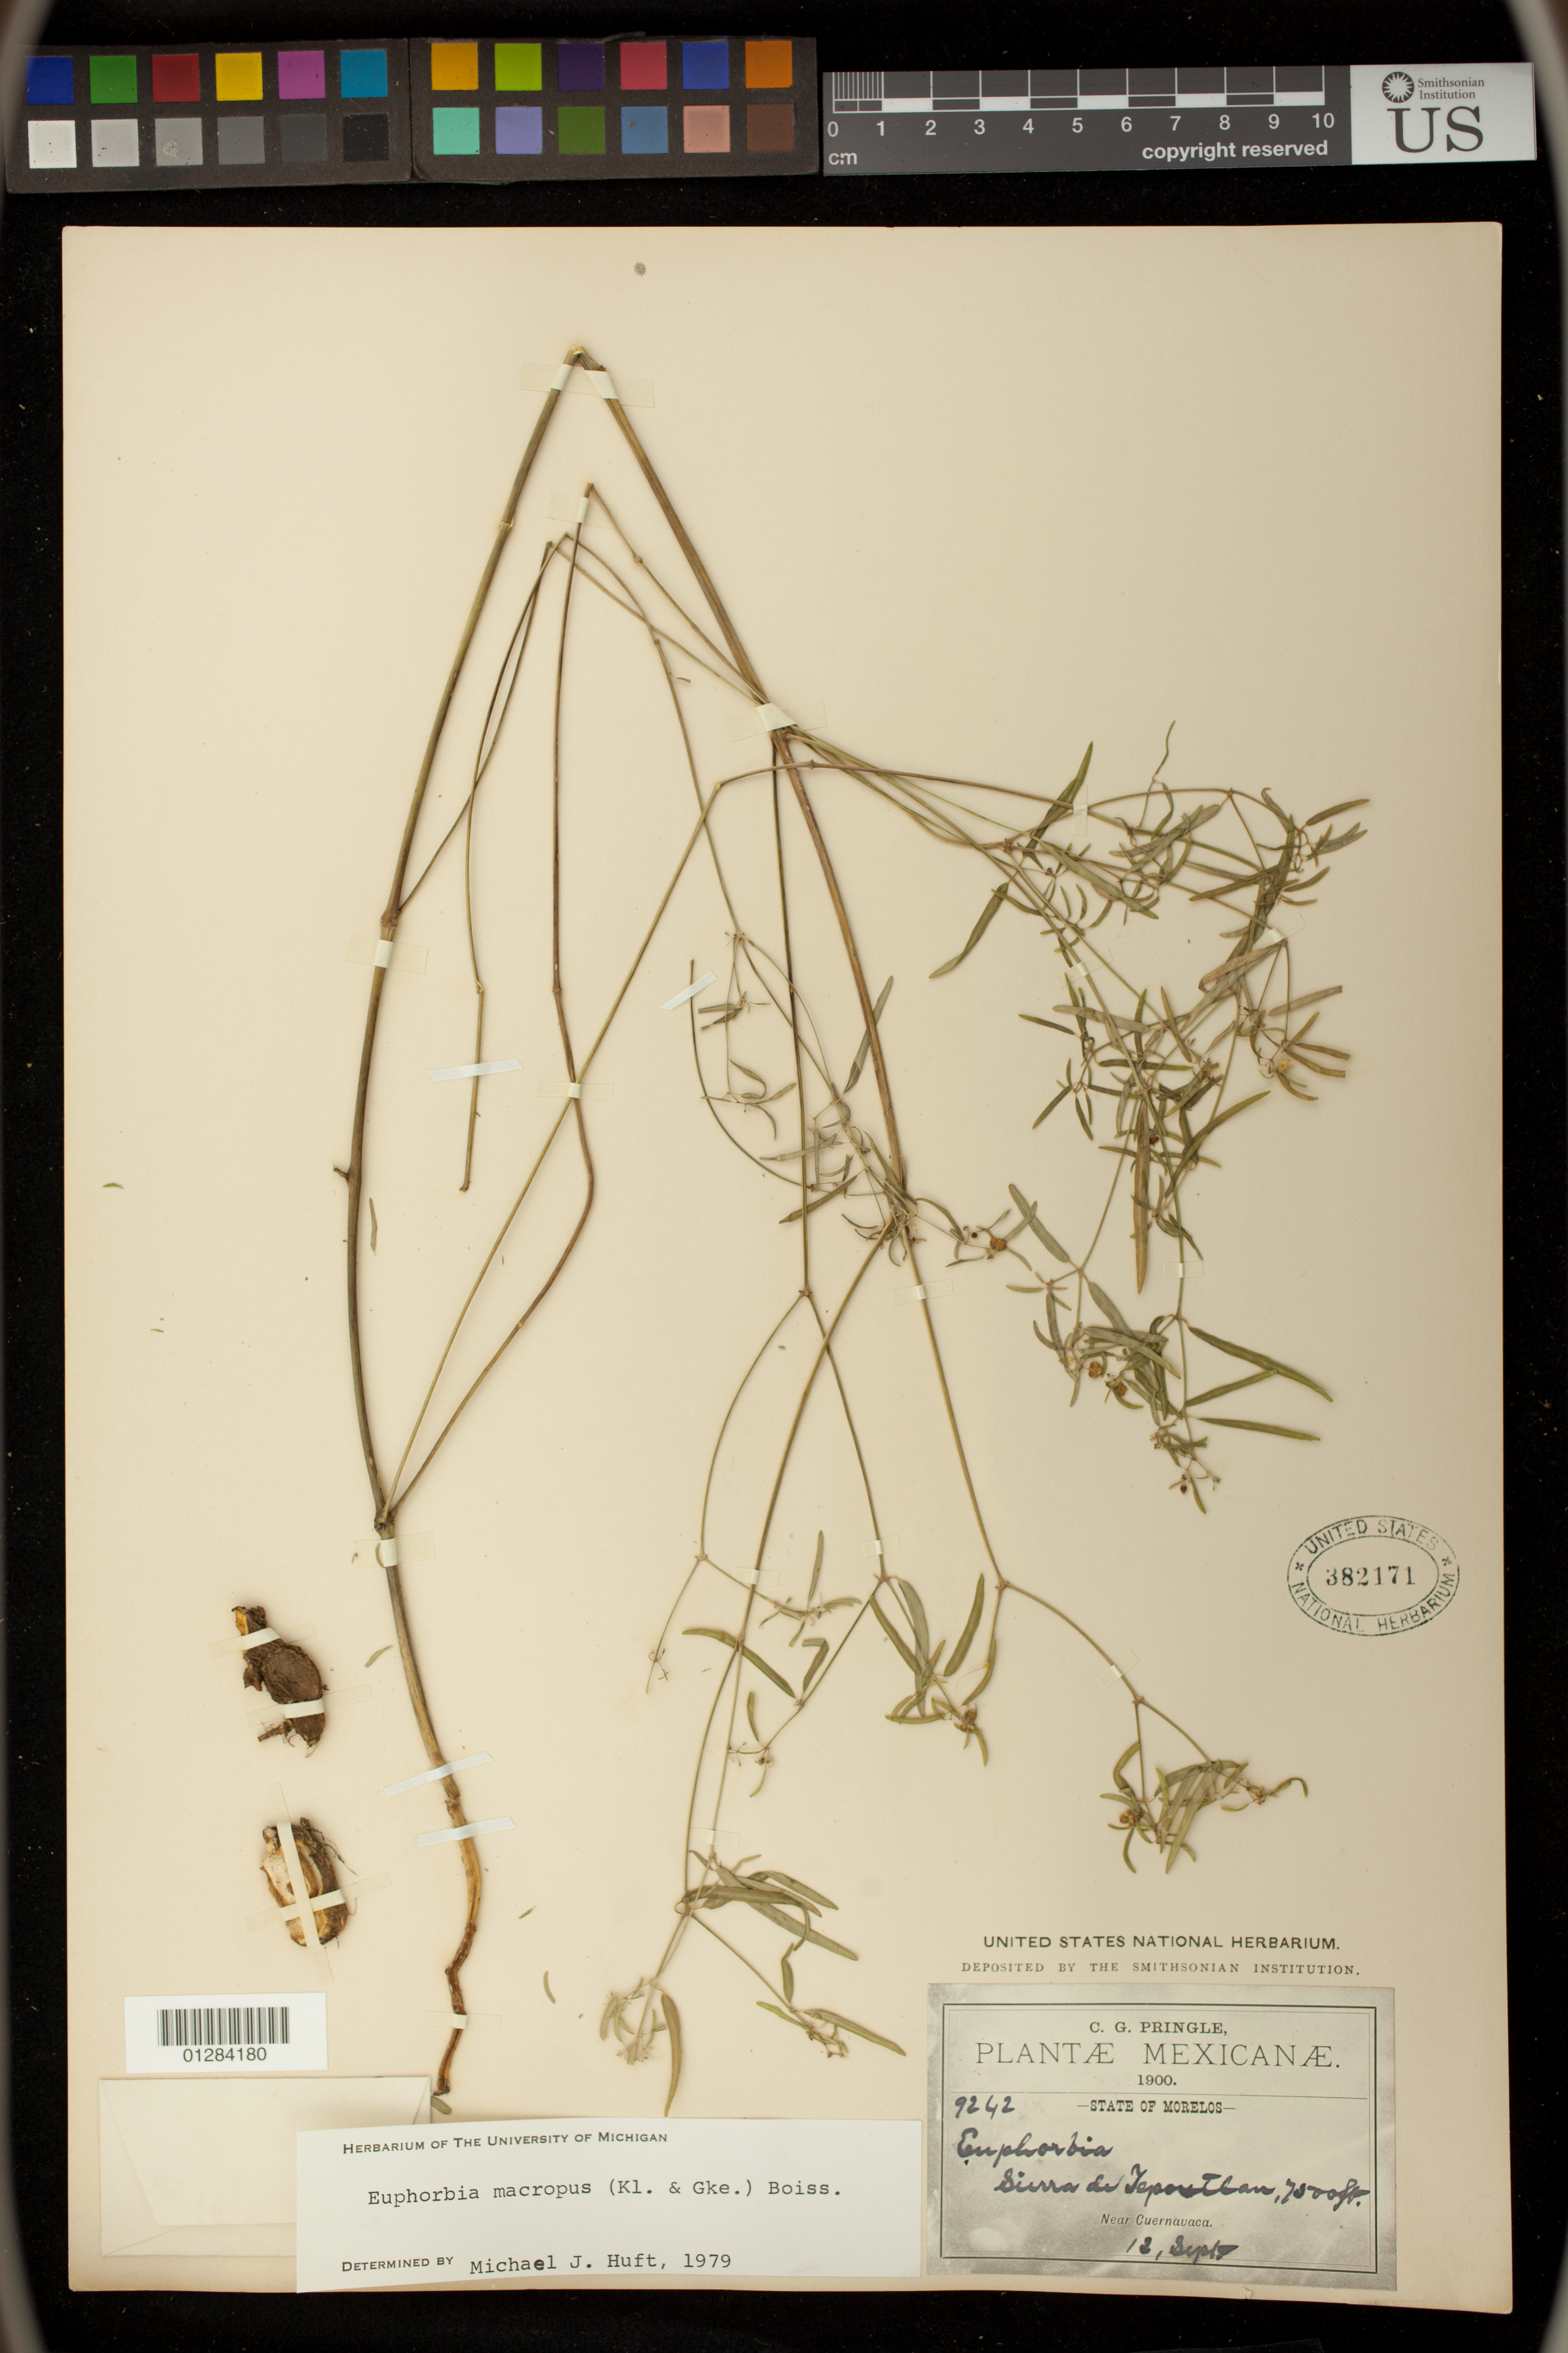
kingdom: Plantae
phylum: Tracheophyta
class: Magnoliopsida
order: Malpighiales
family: Euphorbiaceae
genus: Euphorbia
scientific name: Euphorbia macropus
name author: (Klotzsch & Garcke) Boiss.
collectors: C. G. Pringle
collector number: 9242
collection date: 1900-09-12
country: Mexico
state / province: Morelos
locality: Sierra de Tepoztlan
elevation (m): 2286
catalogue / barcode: US 382171